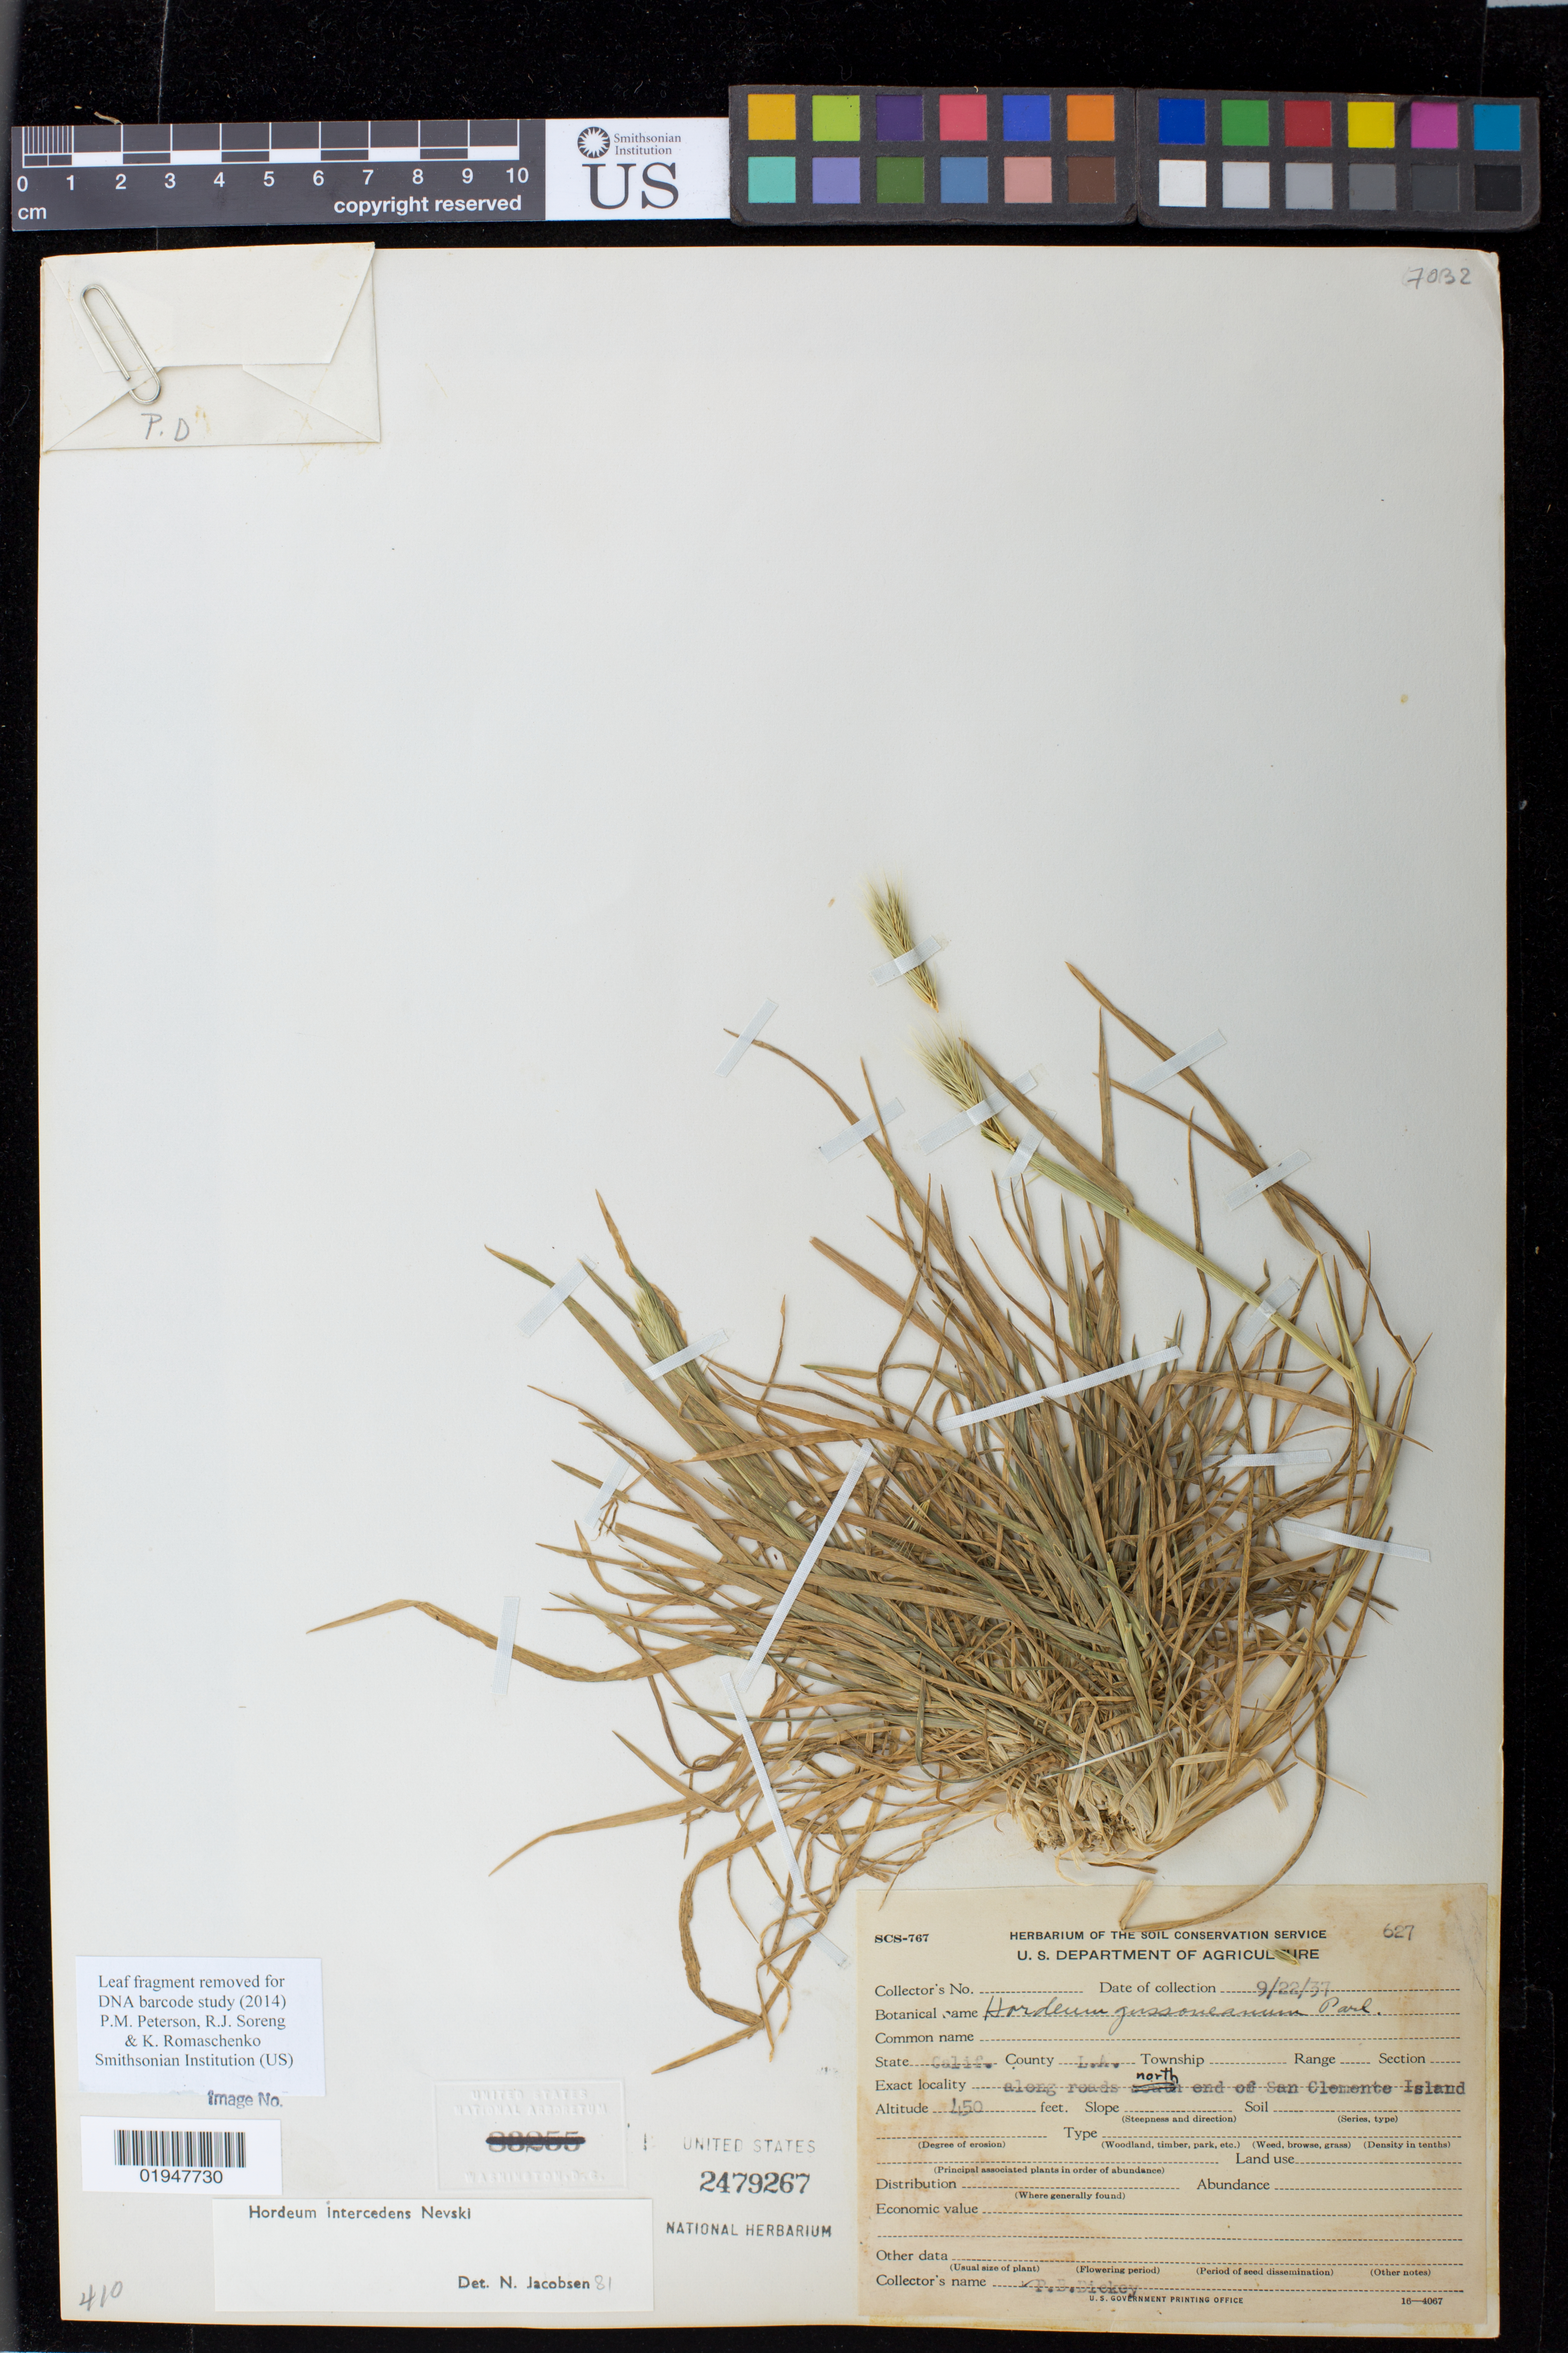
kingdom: Plantae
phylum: Tracheophyta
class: Liliopsida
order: Poales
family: Poaceae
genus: Hordeum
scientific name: Hordeum intercedens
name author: Nevski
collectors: P. Dickey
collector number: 627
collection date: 1937-09-22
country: United States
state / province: California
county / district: Los Angeles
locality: along roads north end of San Clemente Island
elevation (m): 137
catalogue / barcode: US 2479267